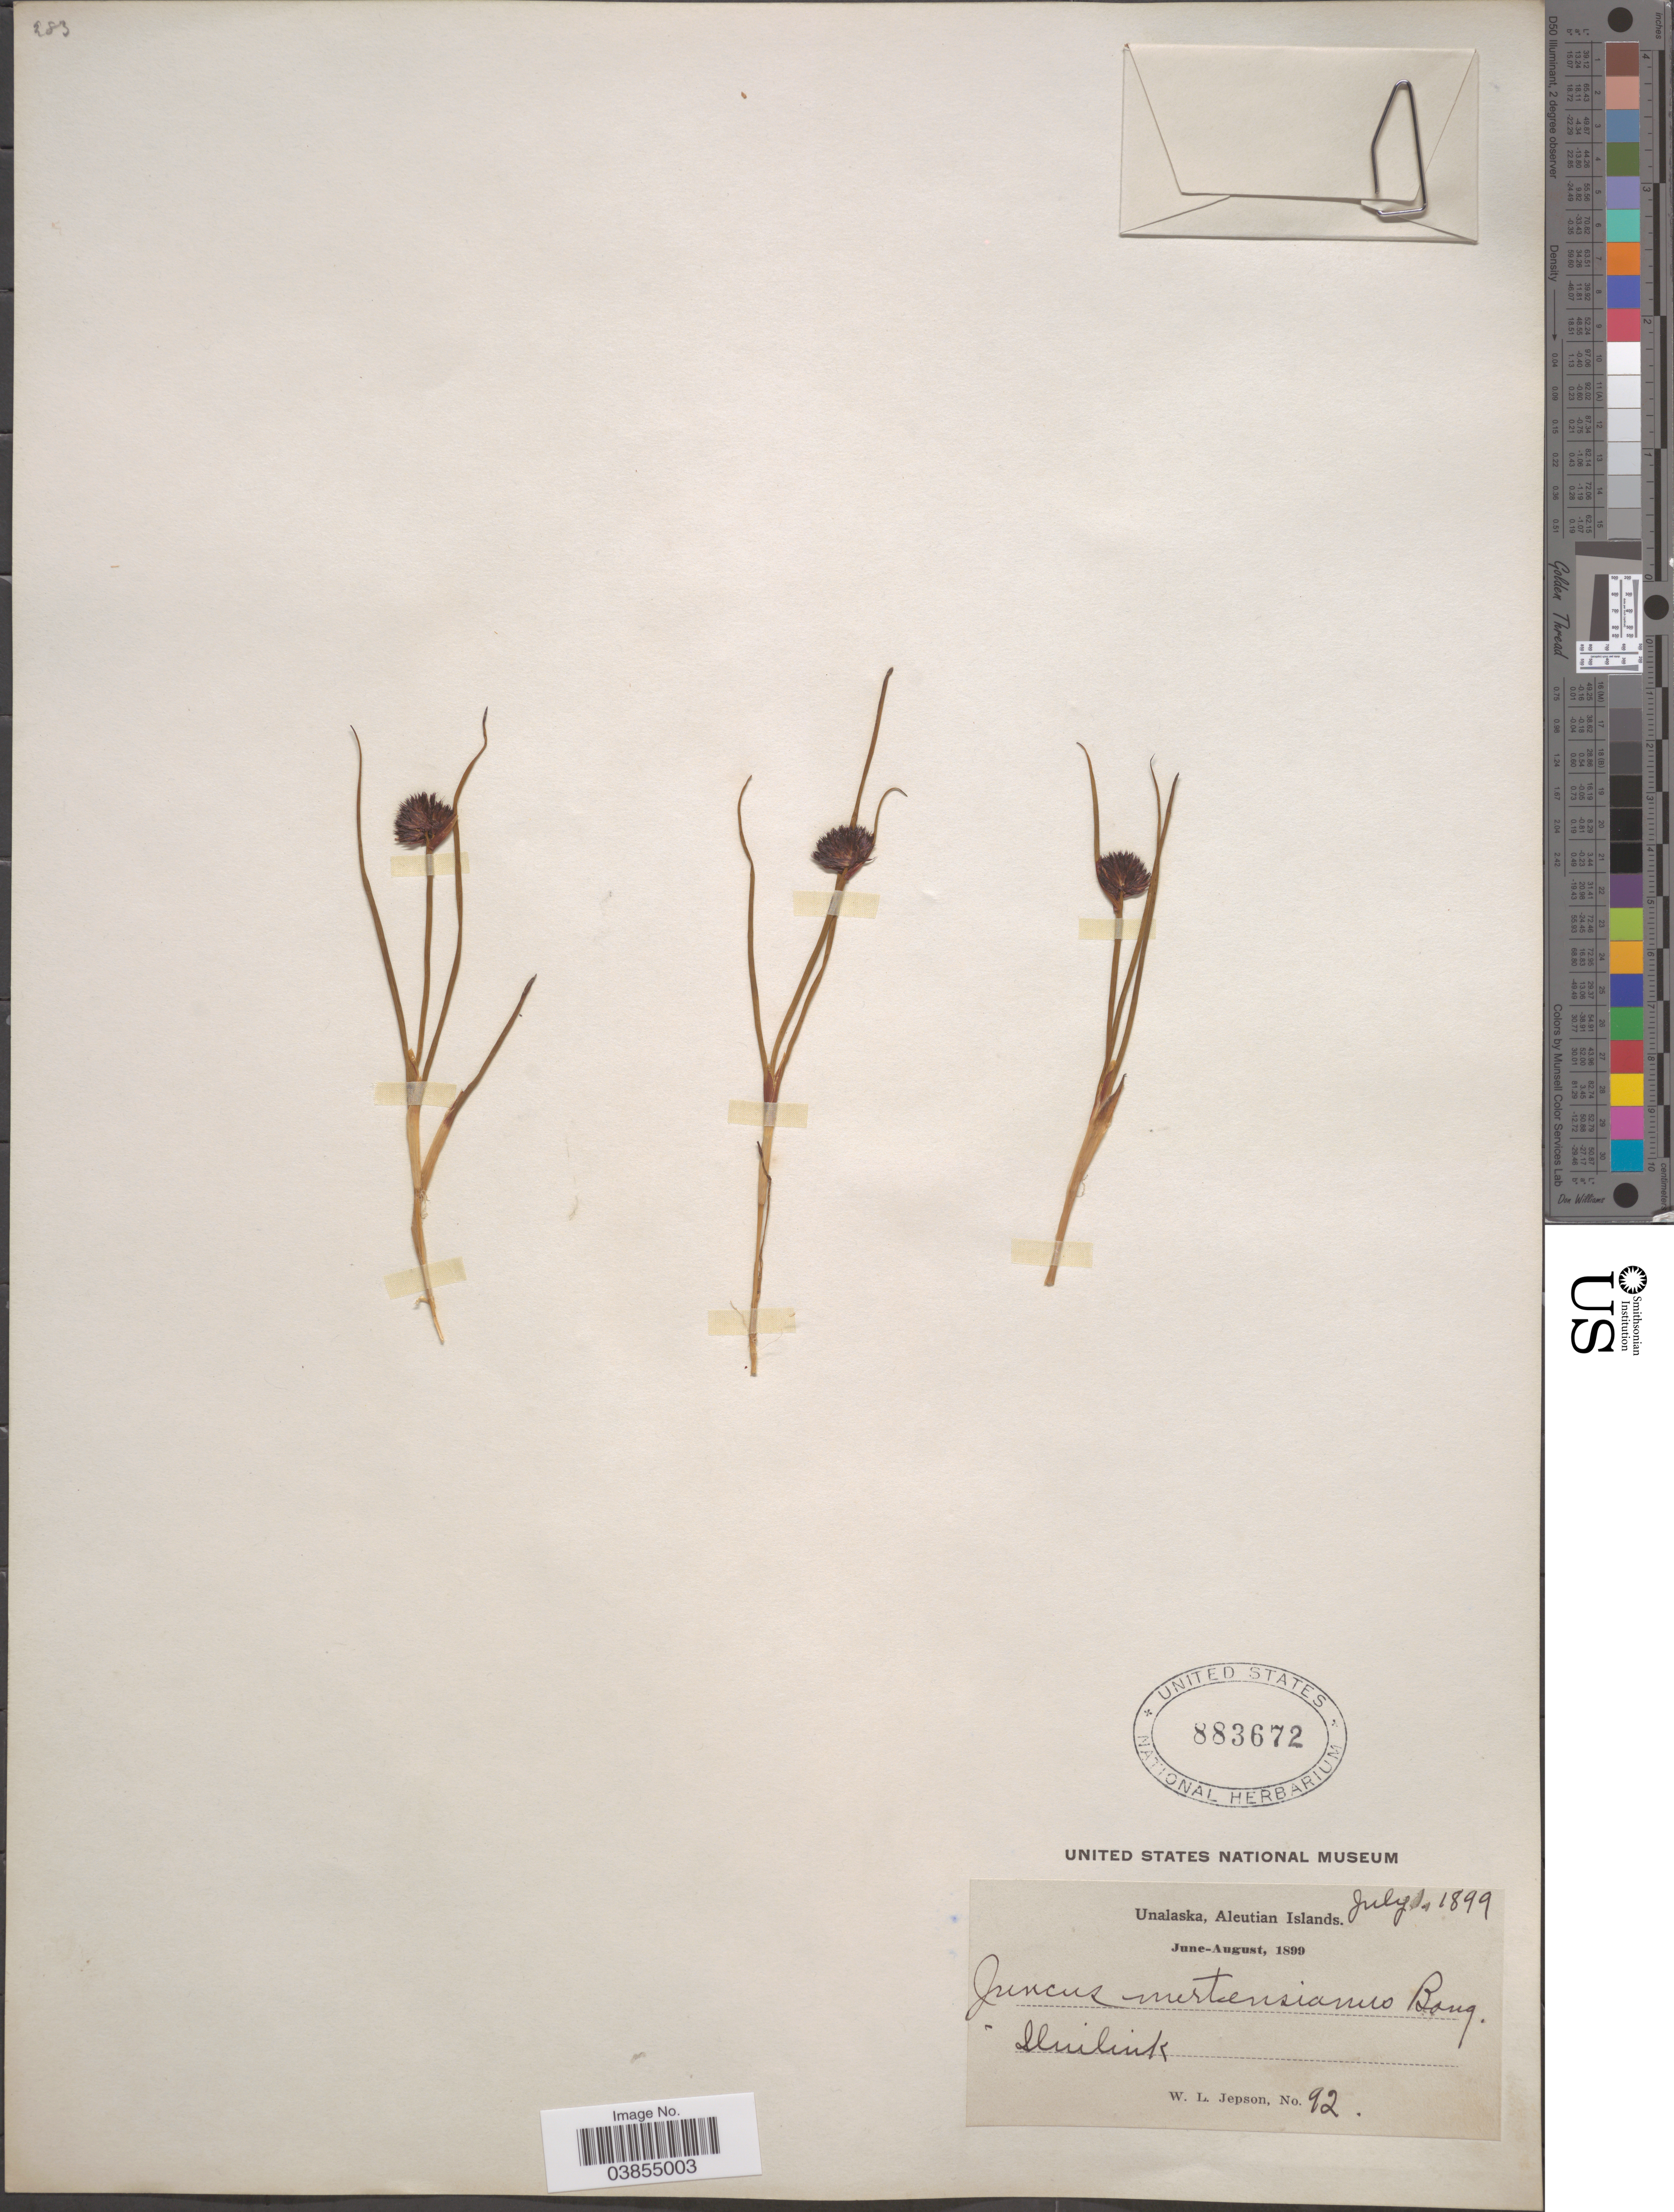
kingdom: Plantae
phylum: Tracheophyta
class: Liliopsida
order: Poales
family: Juncaceae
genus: Juncus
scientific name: Juncus mertensianus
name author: Bong.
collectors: W. L. Jepson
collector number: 92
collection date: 1899-07-01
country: United States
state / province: Alaska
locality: Unalaska, Aleutian Islands. Iliuliuk.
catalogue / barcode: US 883672